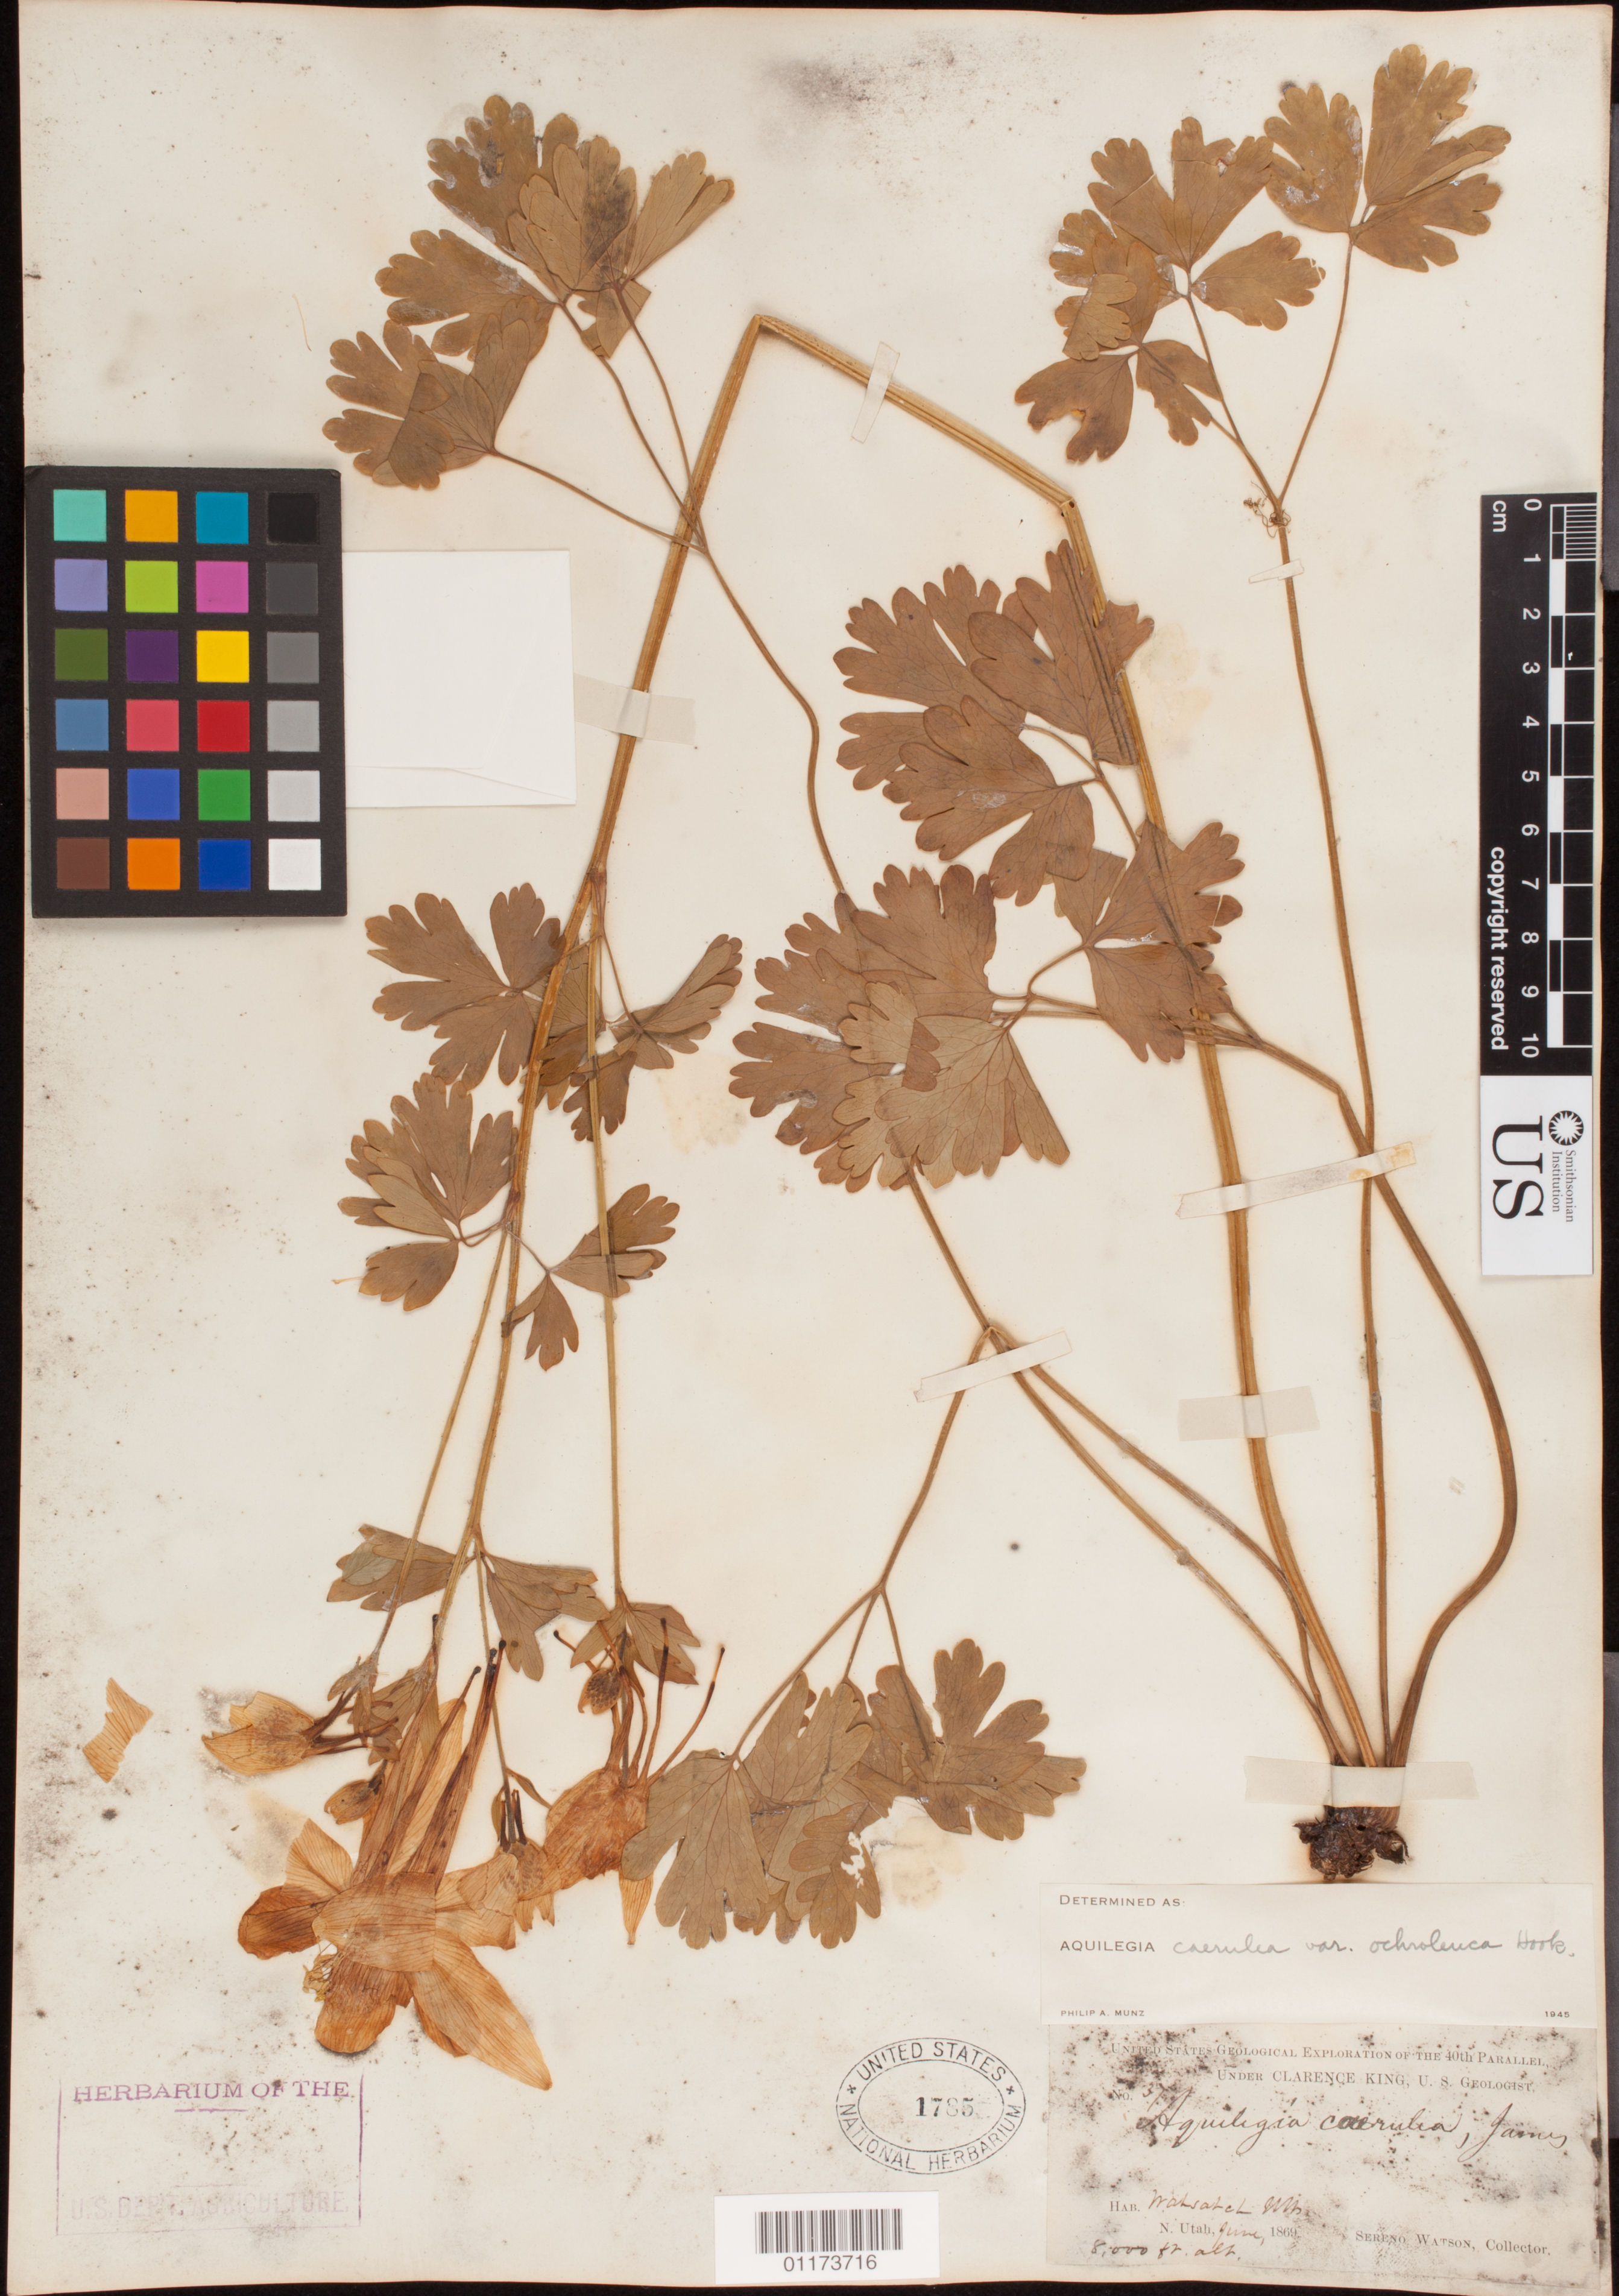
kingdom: Plantae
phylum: Tracheophyta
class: Magnoliopsida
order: Ranunculales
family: Ranunculaceae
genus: Aquilegia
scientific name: Aquilegia coerulea var. ochroleuca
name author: Hook.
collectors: S. Watson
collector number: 37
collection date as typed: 1869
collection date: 1869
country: United States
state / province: Utah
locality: Wahsatch Mts., N. Utah.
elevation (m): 2438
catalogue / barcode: US 1785